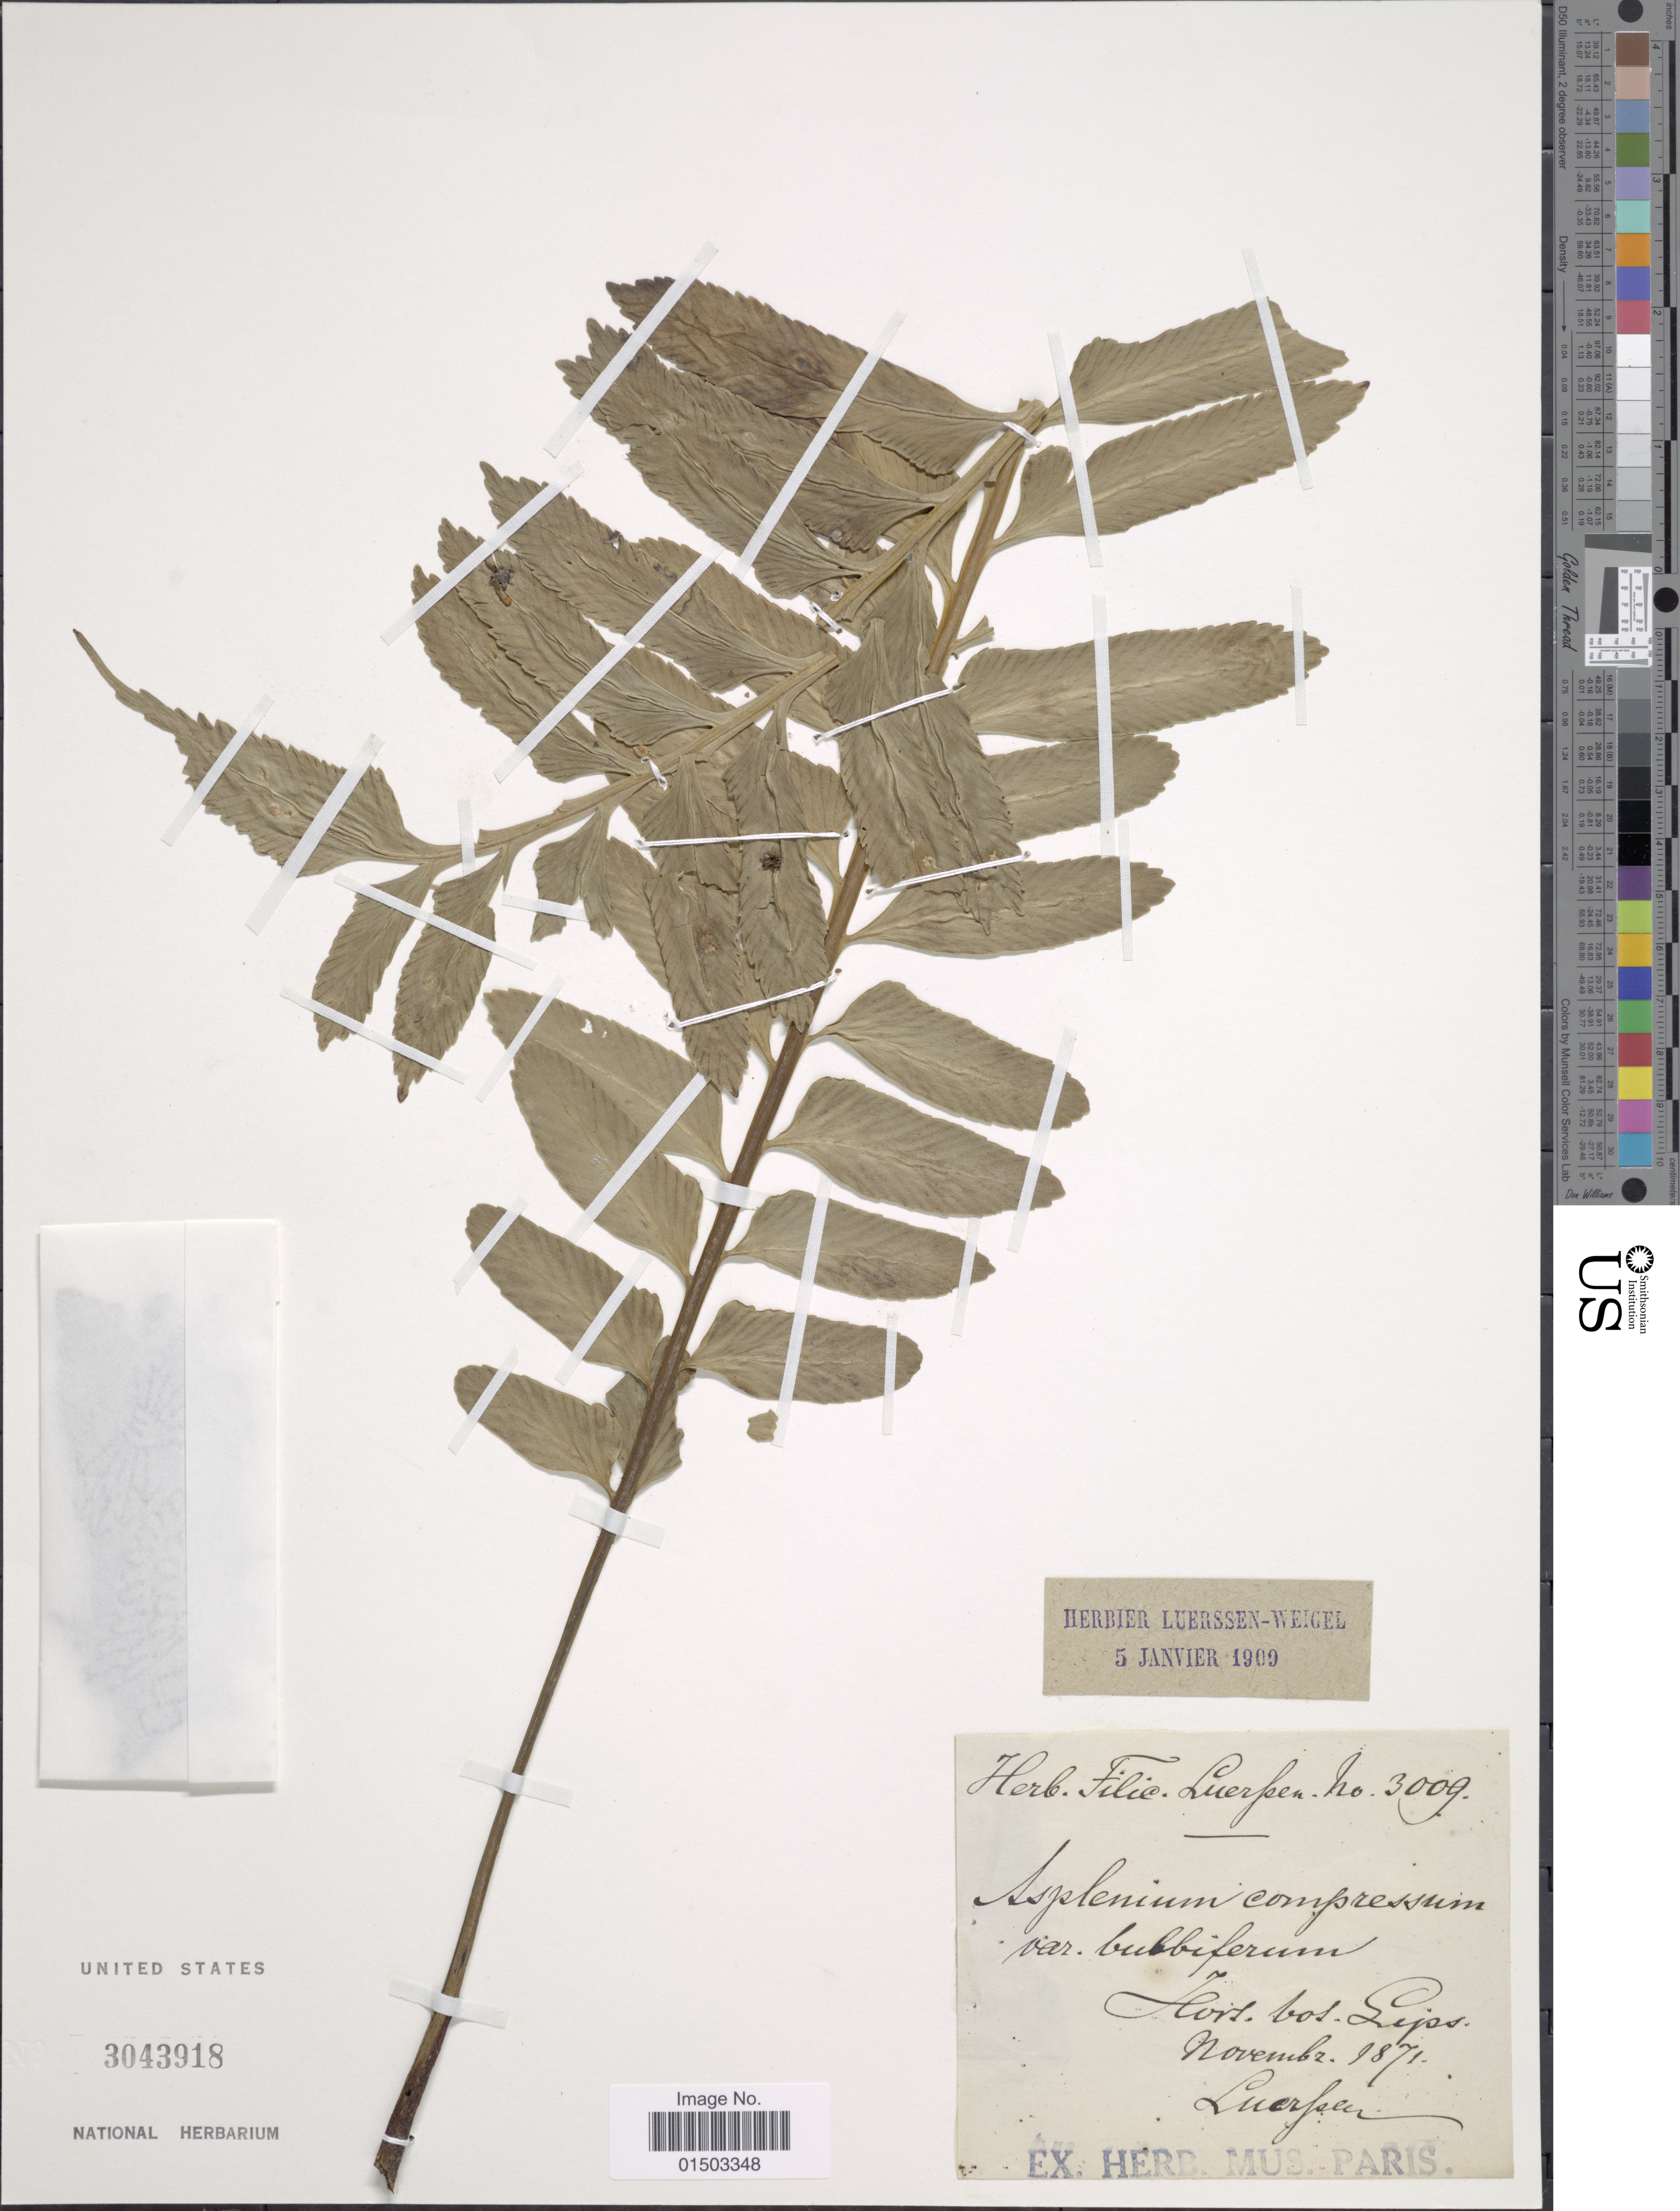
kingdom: Plantae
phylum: Tracheophyta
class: Polypodiopsida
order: Polypodiales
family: Aspleniaceae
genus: Asplenium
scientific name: Asplenium compressum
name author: Sw.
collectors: Luerssen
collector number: s.n,.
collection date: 1871-11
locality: Hort.bot.Lips.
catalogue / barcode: US 3043918